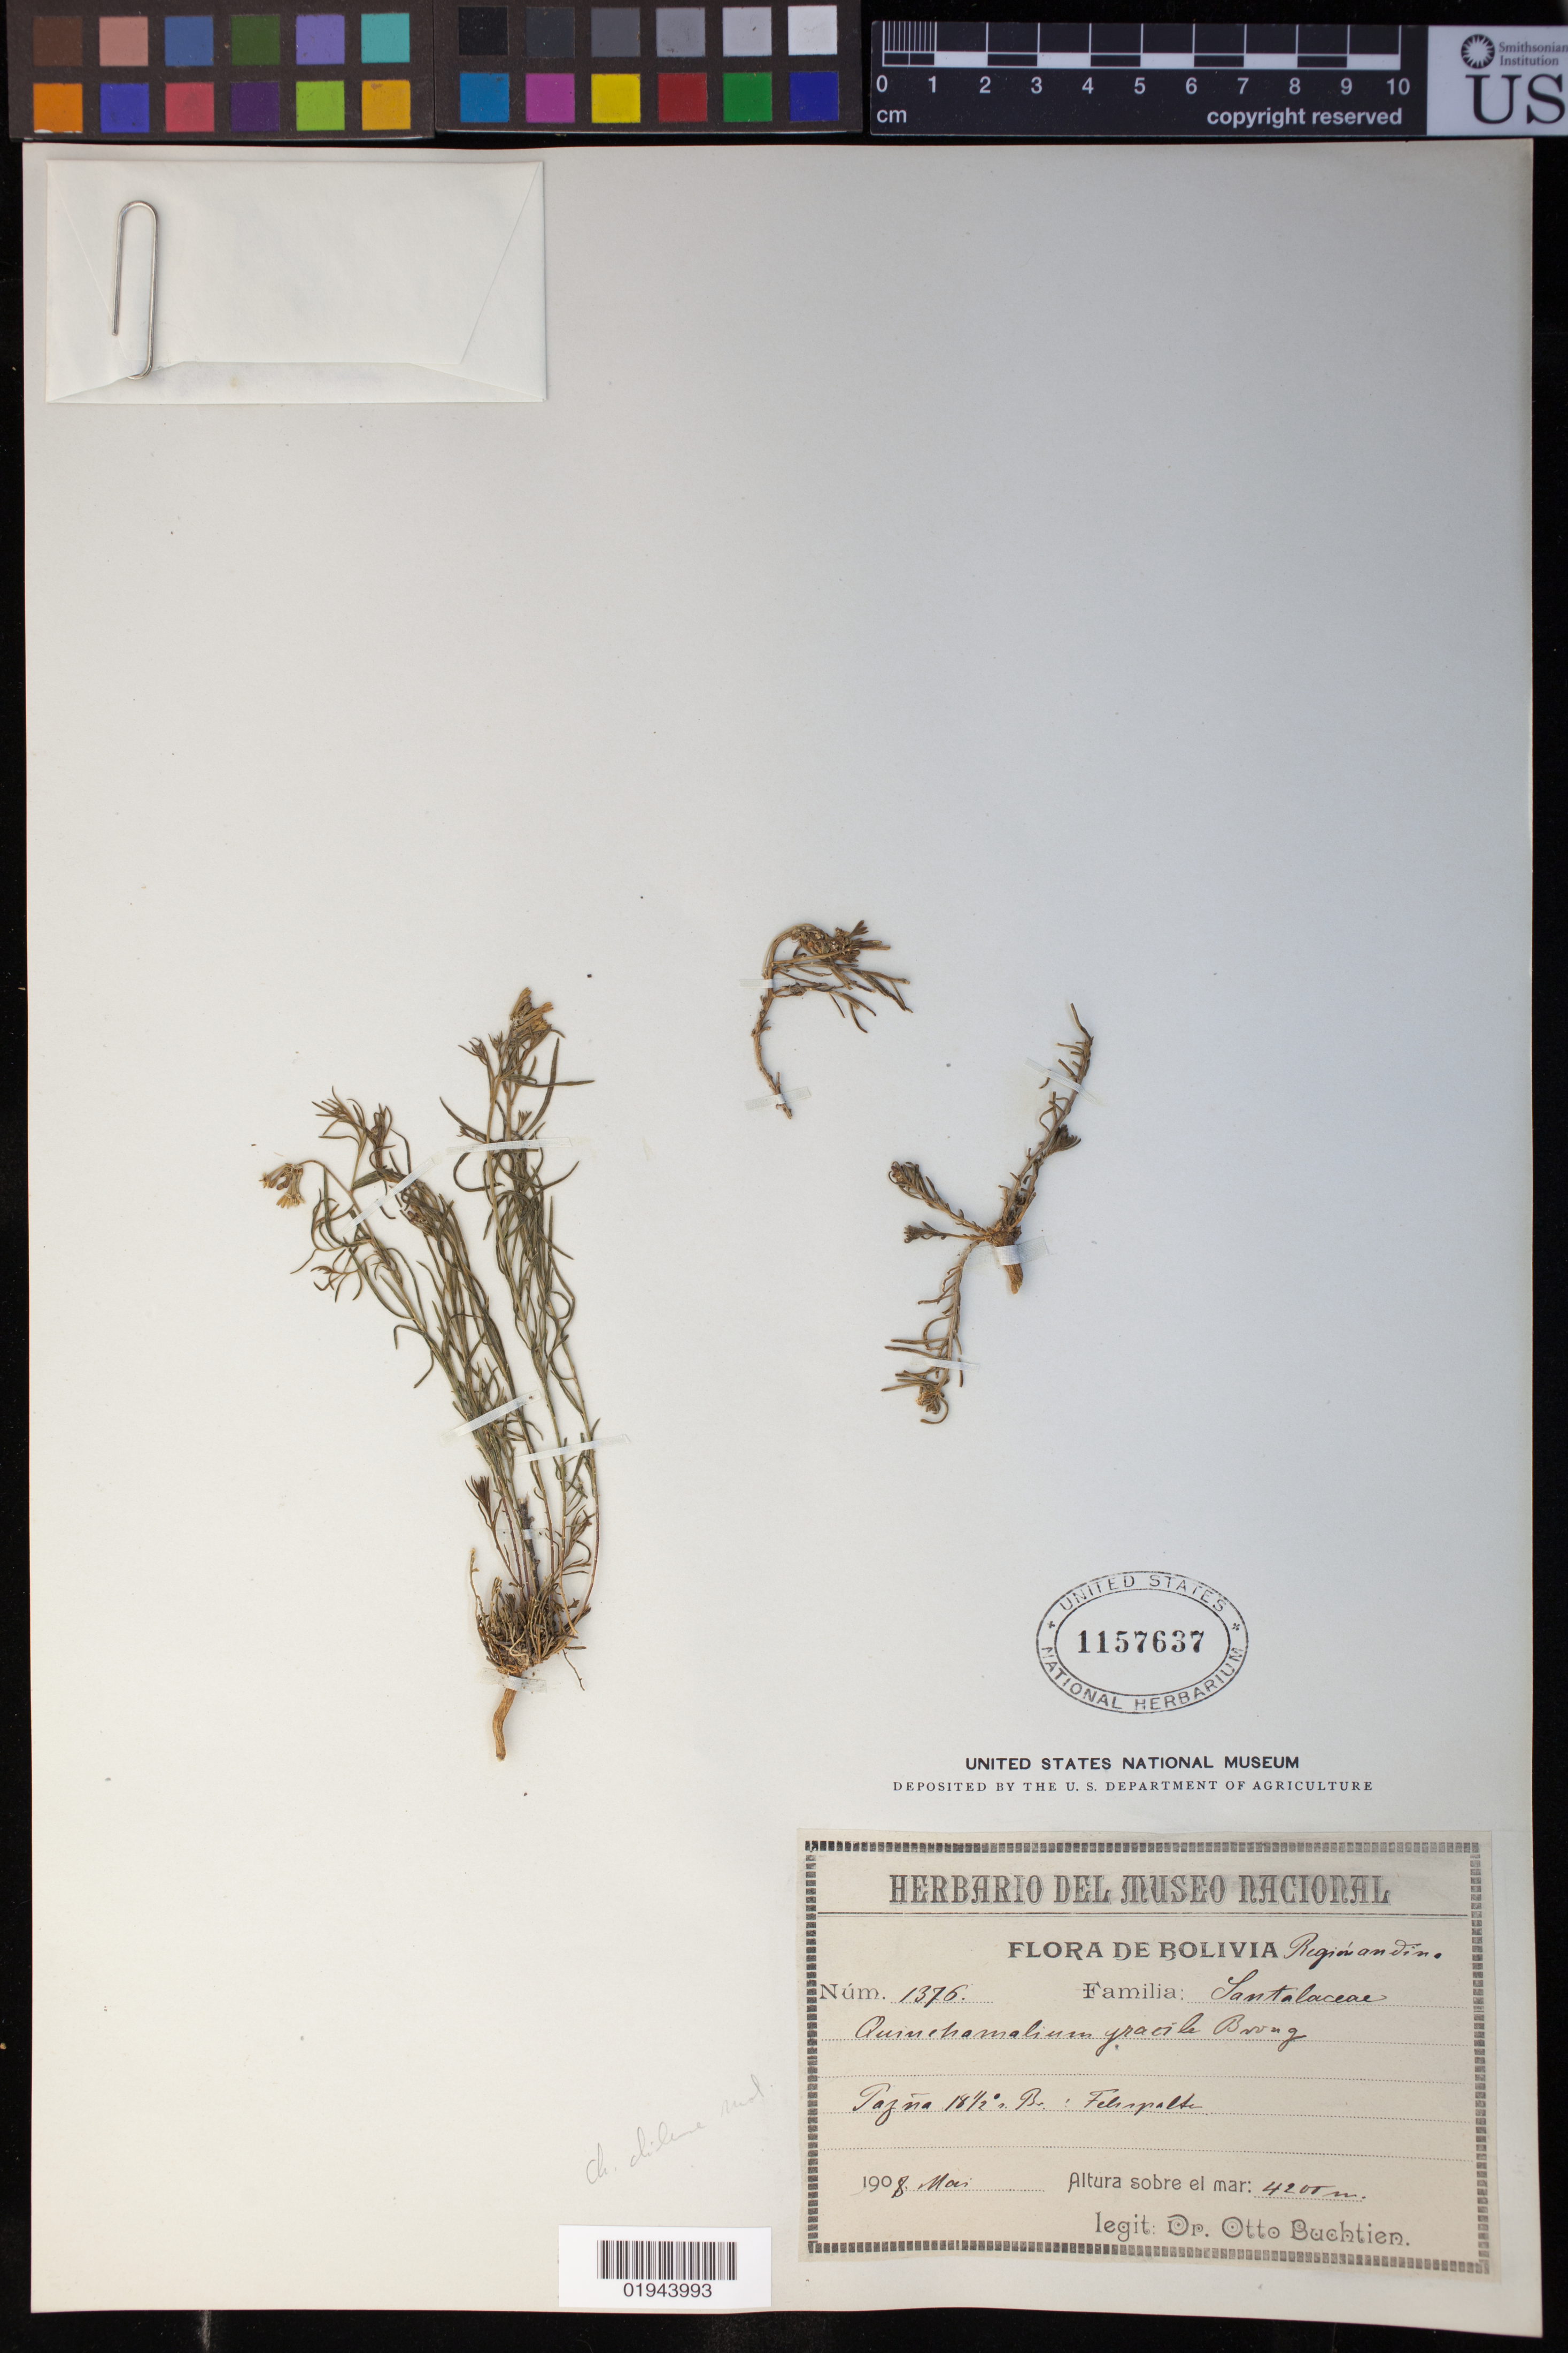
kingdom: Plantae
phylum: Tracheophyta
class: Magnoliopsida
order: Santalales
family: Schoepfiaceae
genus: Quinchamalium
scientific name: Quinchamalium chilense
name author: Molina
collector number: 1376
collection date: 1908-05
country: Bolivia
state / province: Oruro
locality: Region andina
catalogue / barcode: US 1157637